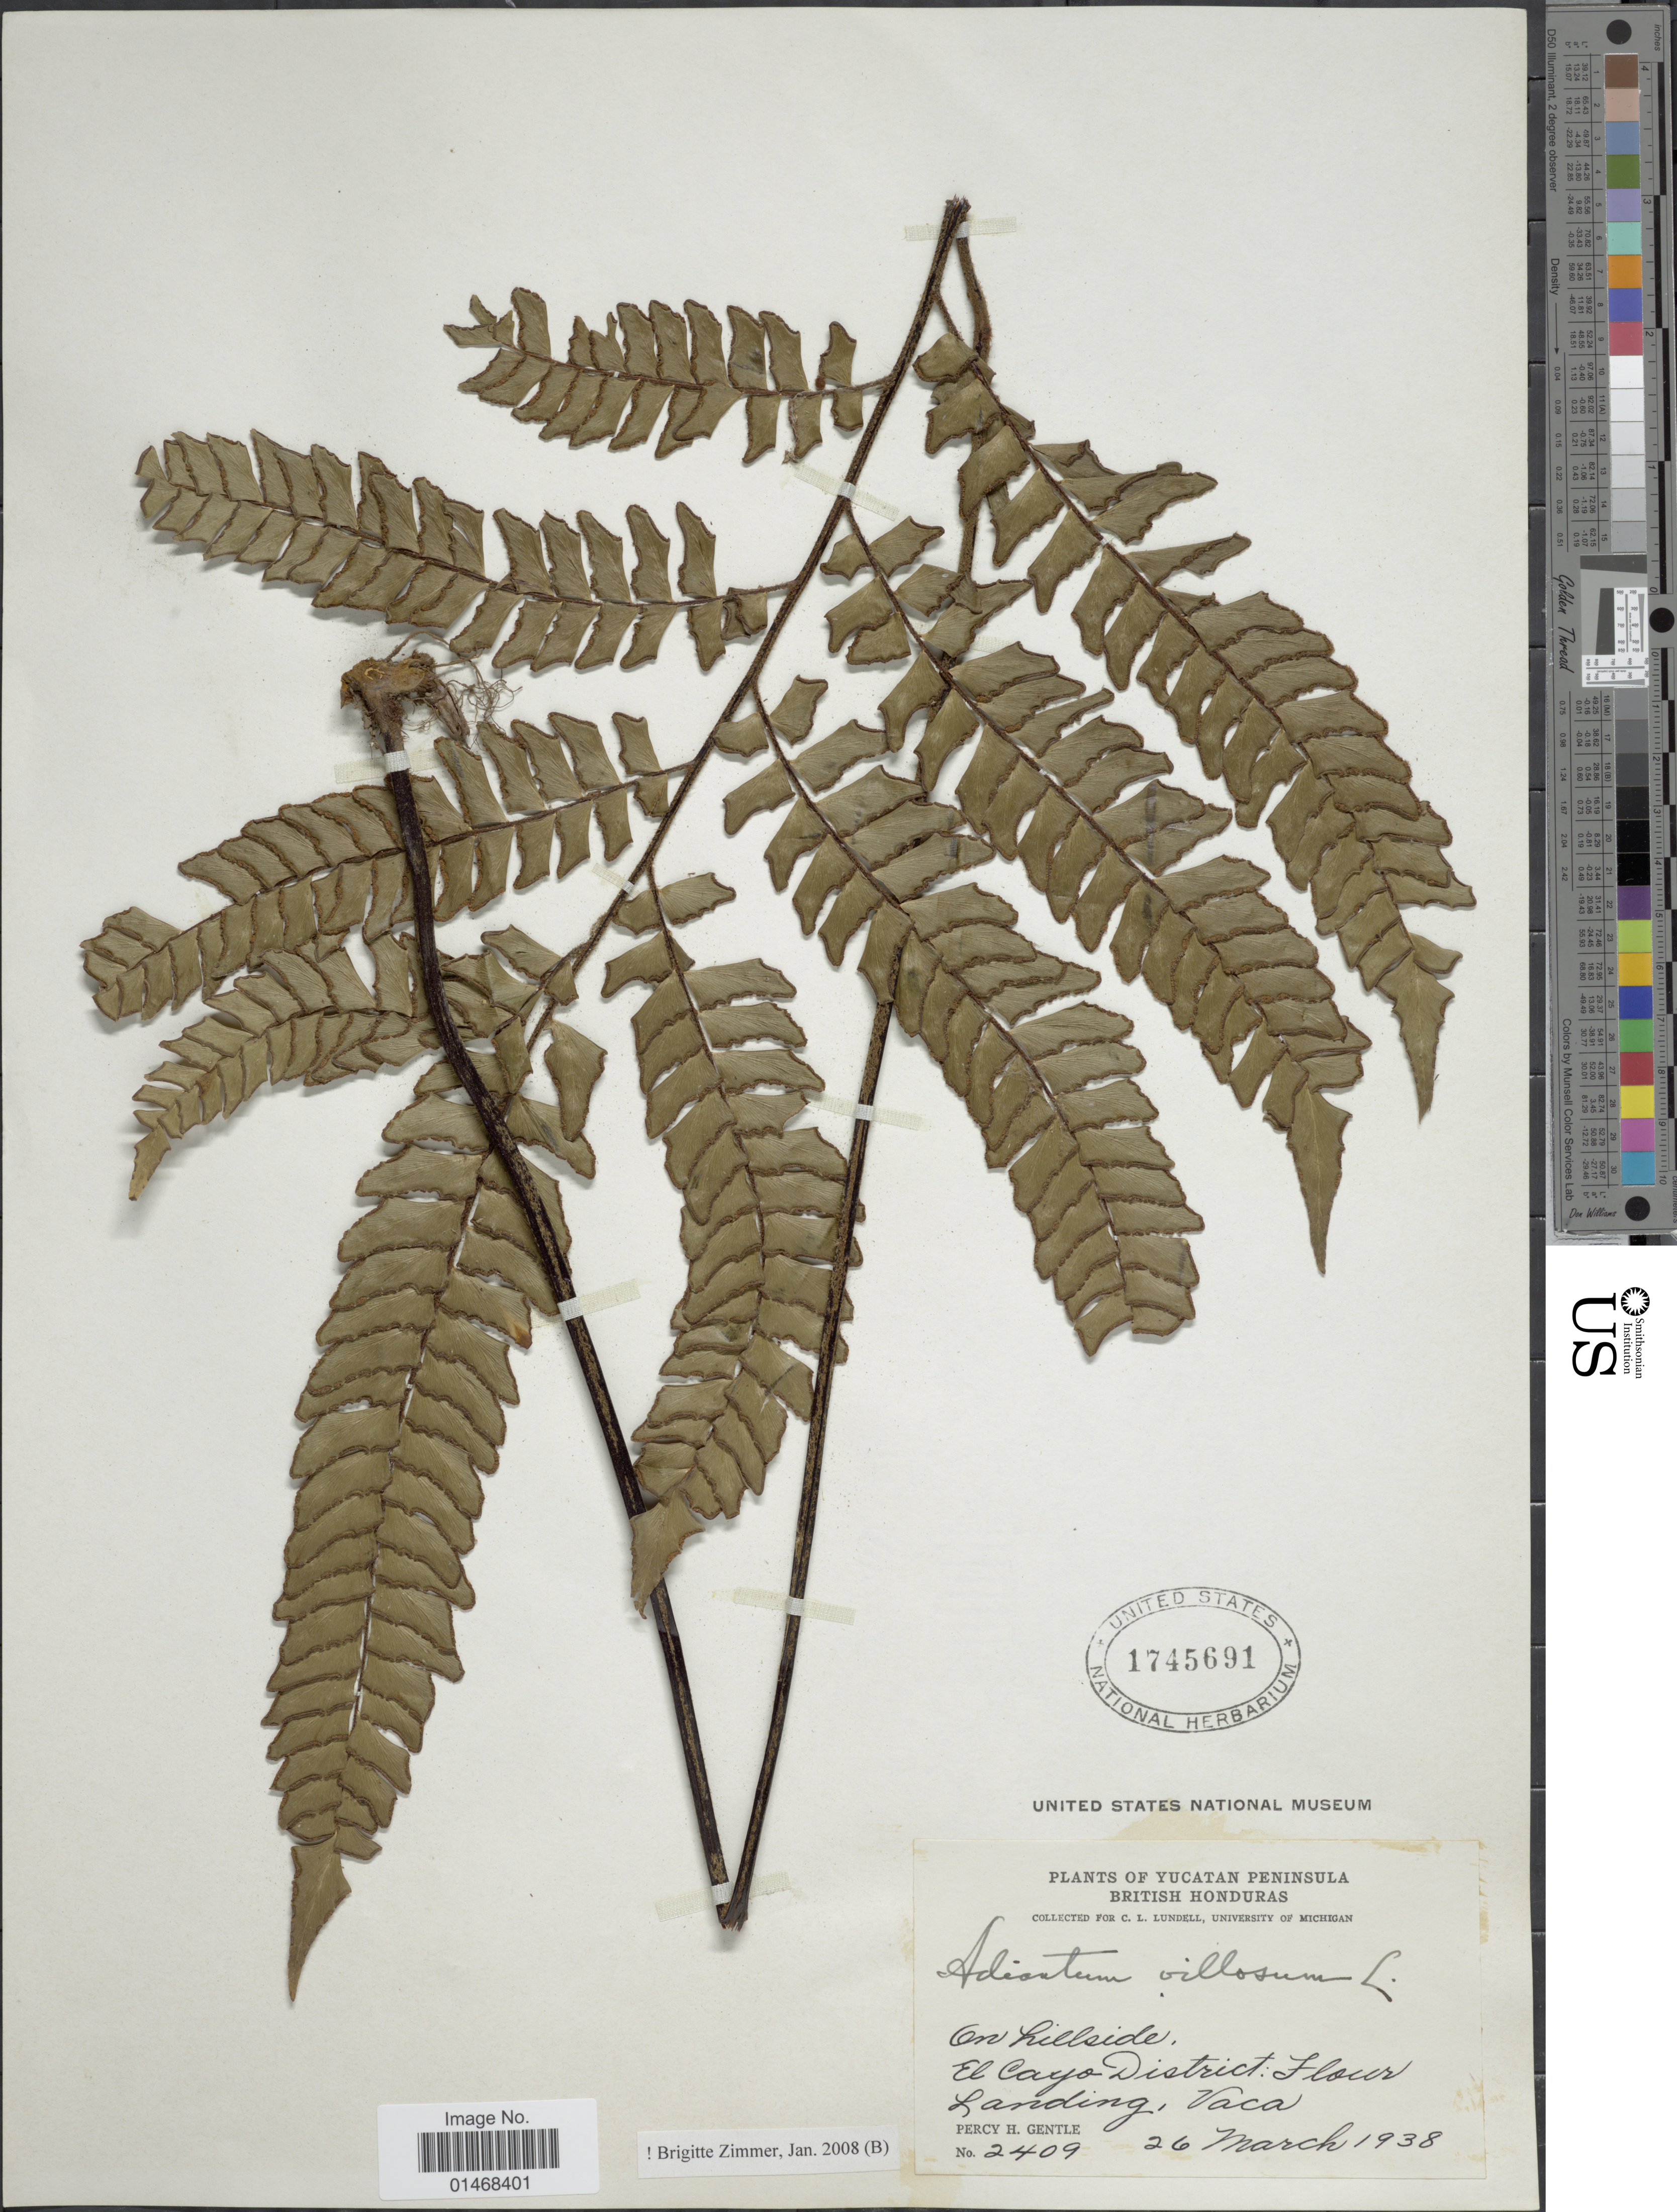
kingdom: Plantae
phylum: Tracheophyta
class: Polypodiopsida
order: Polypodiales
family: Pteridaceae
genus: Adiantum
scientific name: Adiantum villosum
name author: L.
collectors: P. H. Gentle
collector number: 2409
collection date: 1938-03-26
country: Belize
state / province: Cayo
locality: Yucatan Peninsula British Honduras, On hillside, El Cayo District: Flour Landing, Vaca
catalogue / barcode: US 1745691